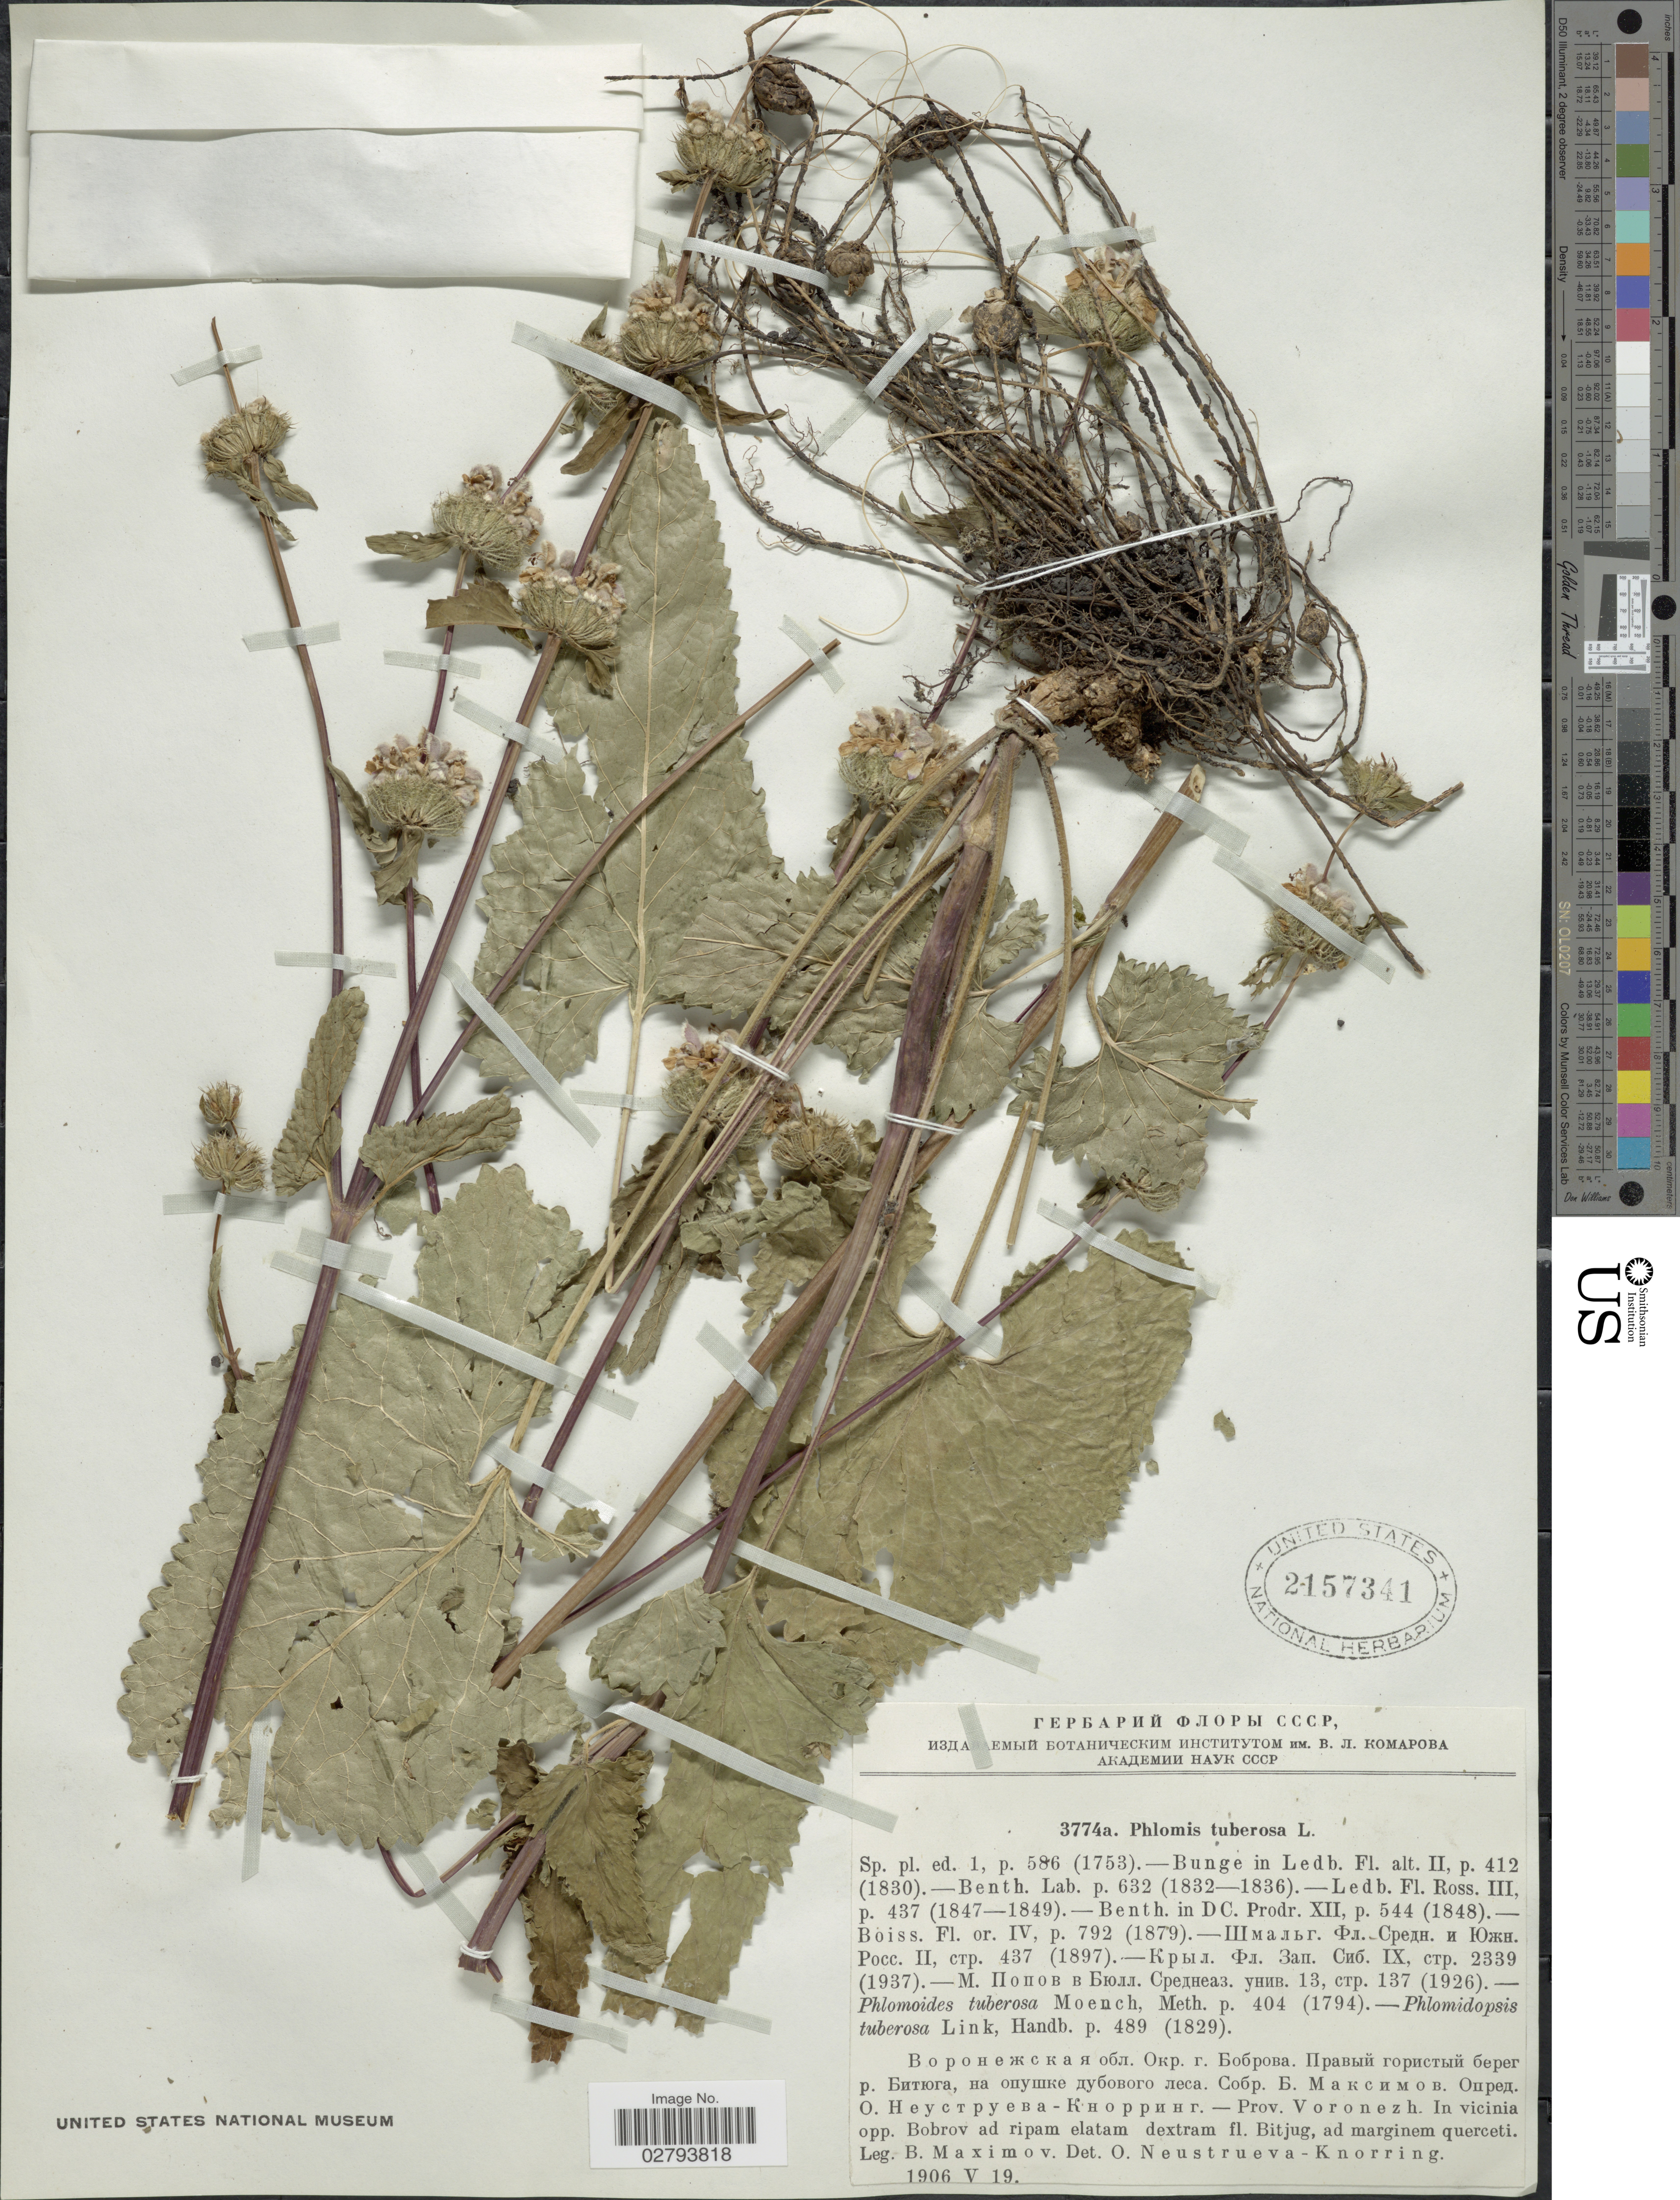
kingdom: Plantae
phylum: Tracheophyta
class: Magnoliopsida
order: Lamiales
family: Lamiaceae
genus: Phlomoides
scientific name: Phlomoides tuberosa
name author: (L.) Moench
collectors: B. Maximov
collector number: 3774a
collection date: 1906-05-19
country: Russian Federation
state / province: Voronezh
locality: Prov. Voronezh, in vicinia opp. Bobrov ad ripam elatam dextram fl. Bitjug.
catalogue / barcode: US 2157341